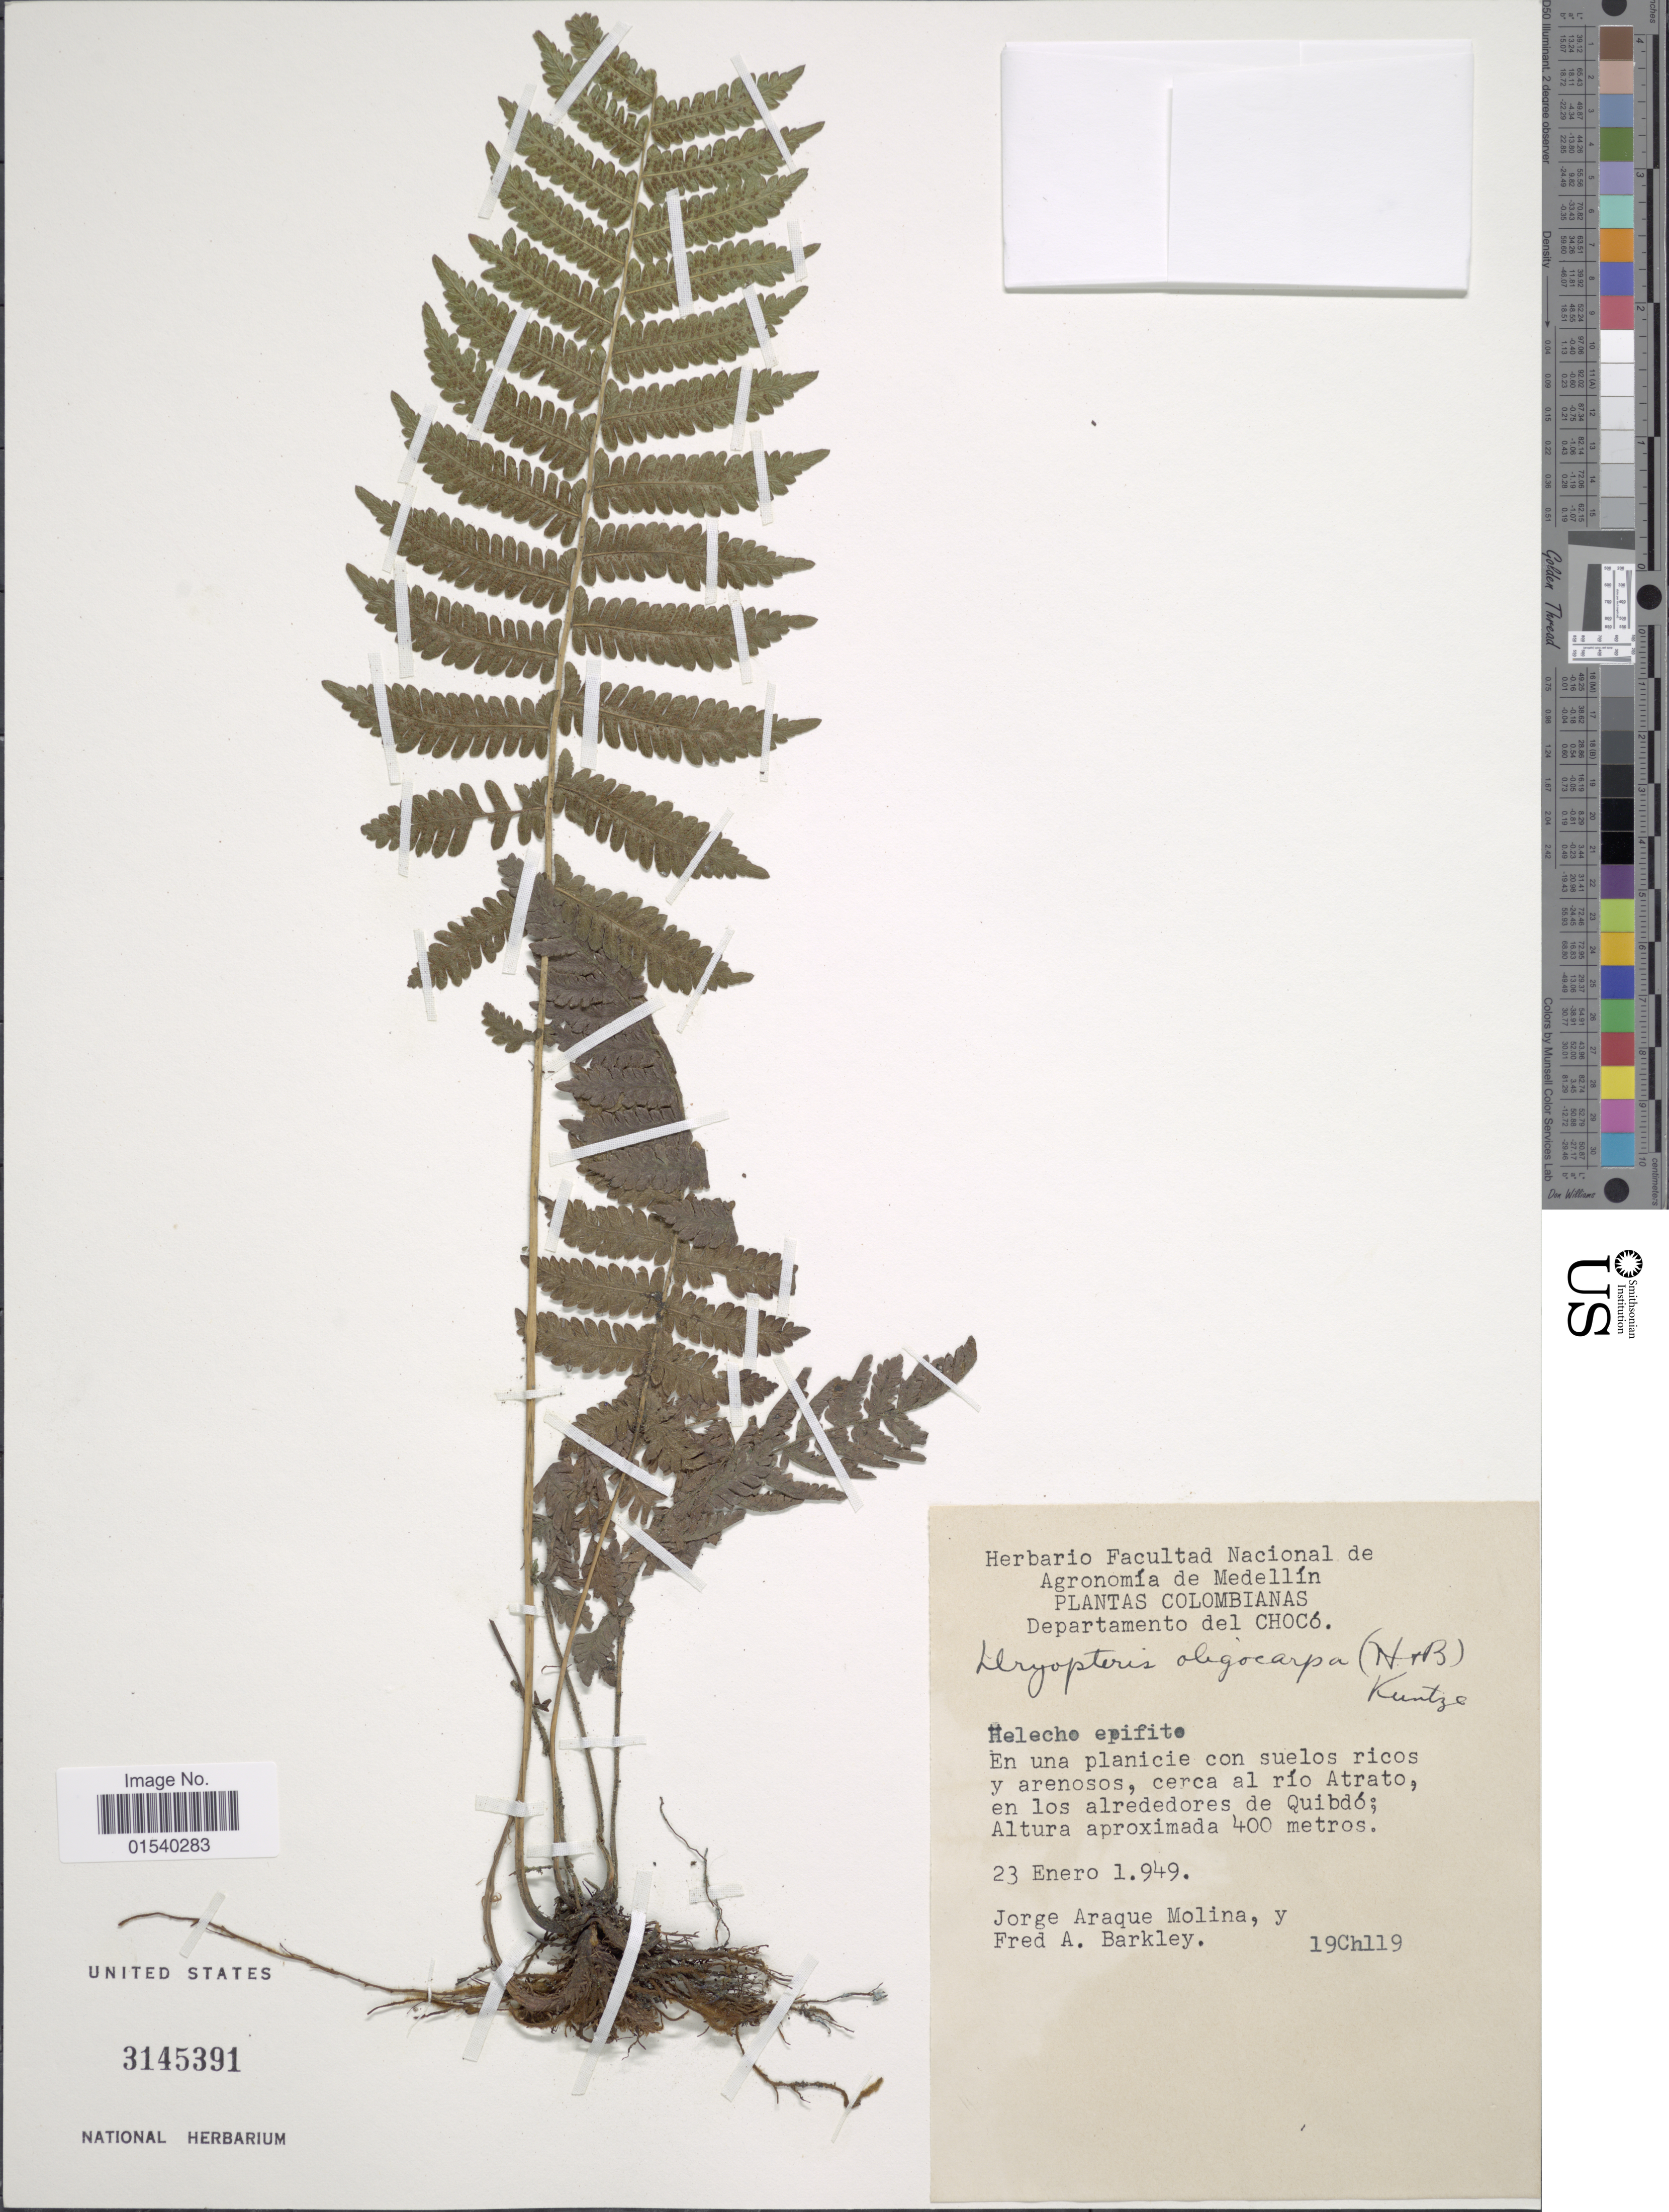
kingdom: Plantae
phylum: Tracheophyta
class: Polypodiopsida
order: Polypodiales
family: Thelypteridaceae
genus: Amauropelta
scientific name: Amauropelta oligocarpa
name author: (Humb. & Bonpl. ex Willd.) Pic. Serm.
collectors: J. A. Molina & F. A. Barkley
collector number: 19Ch119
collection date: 1949-01-23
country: Colombia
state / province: Chocó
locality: Departamento del Chocó, En una planicie con suelos ricos y arenosos, cerca al río Atrato, en los alrededores de Quibdó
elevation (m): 400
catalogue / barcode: US 3145391